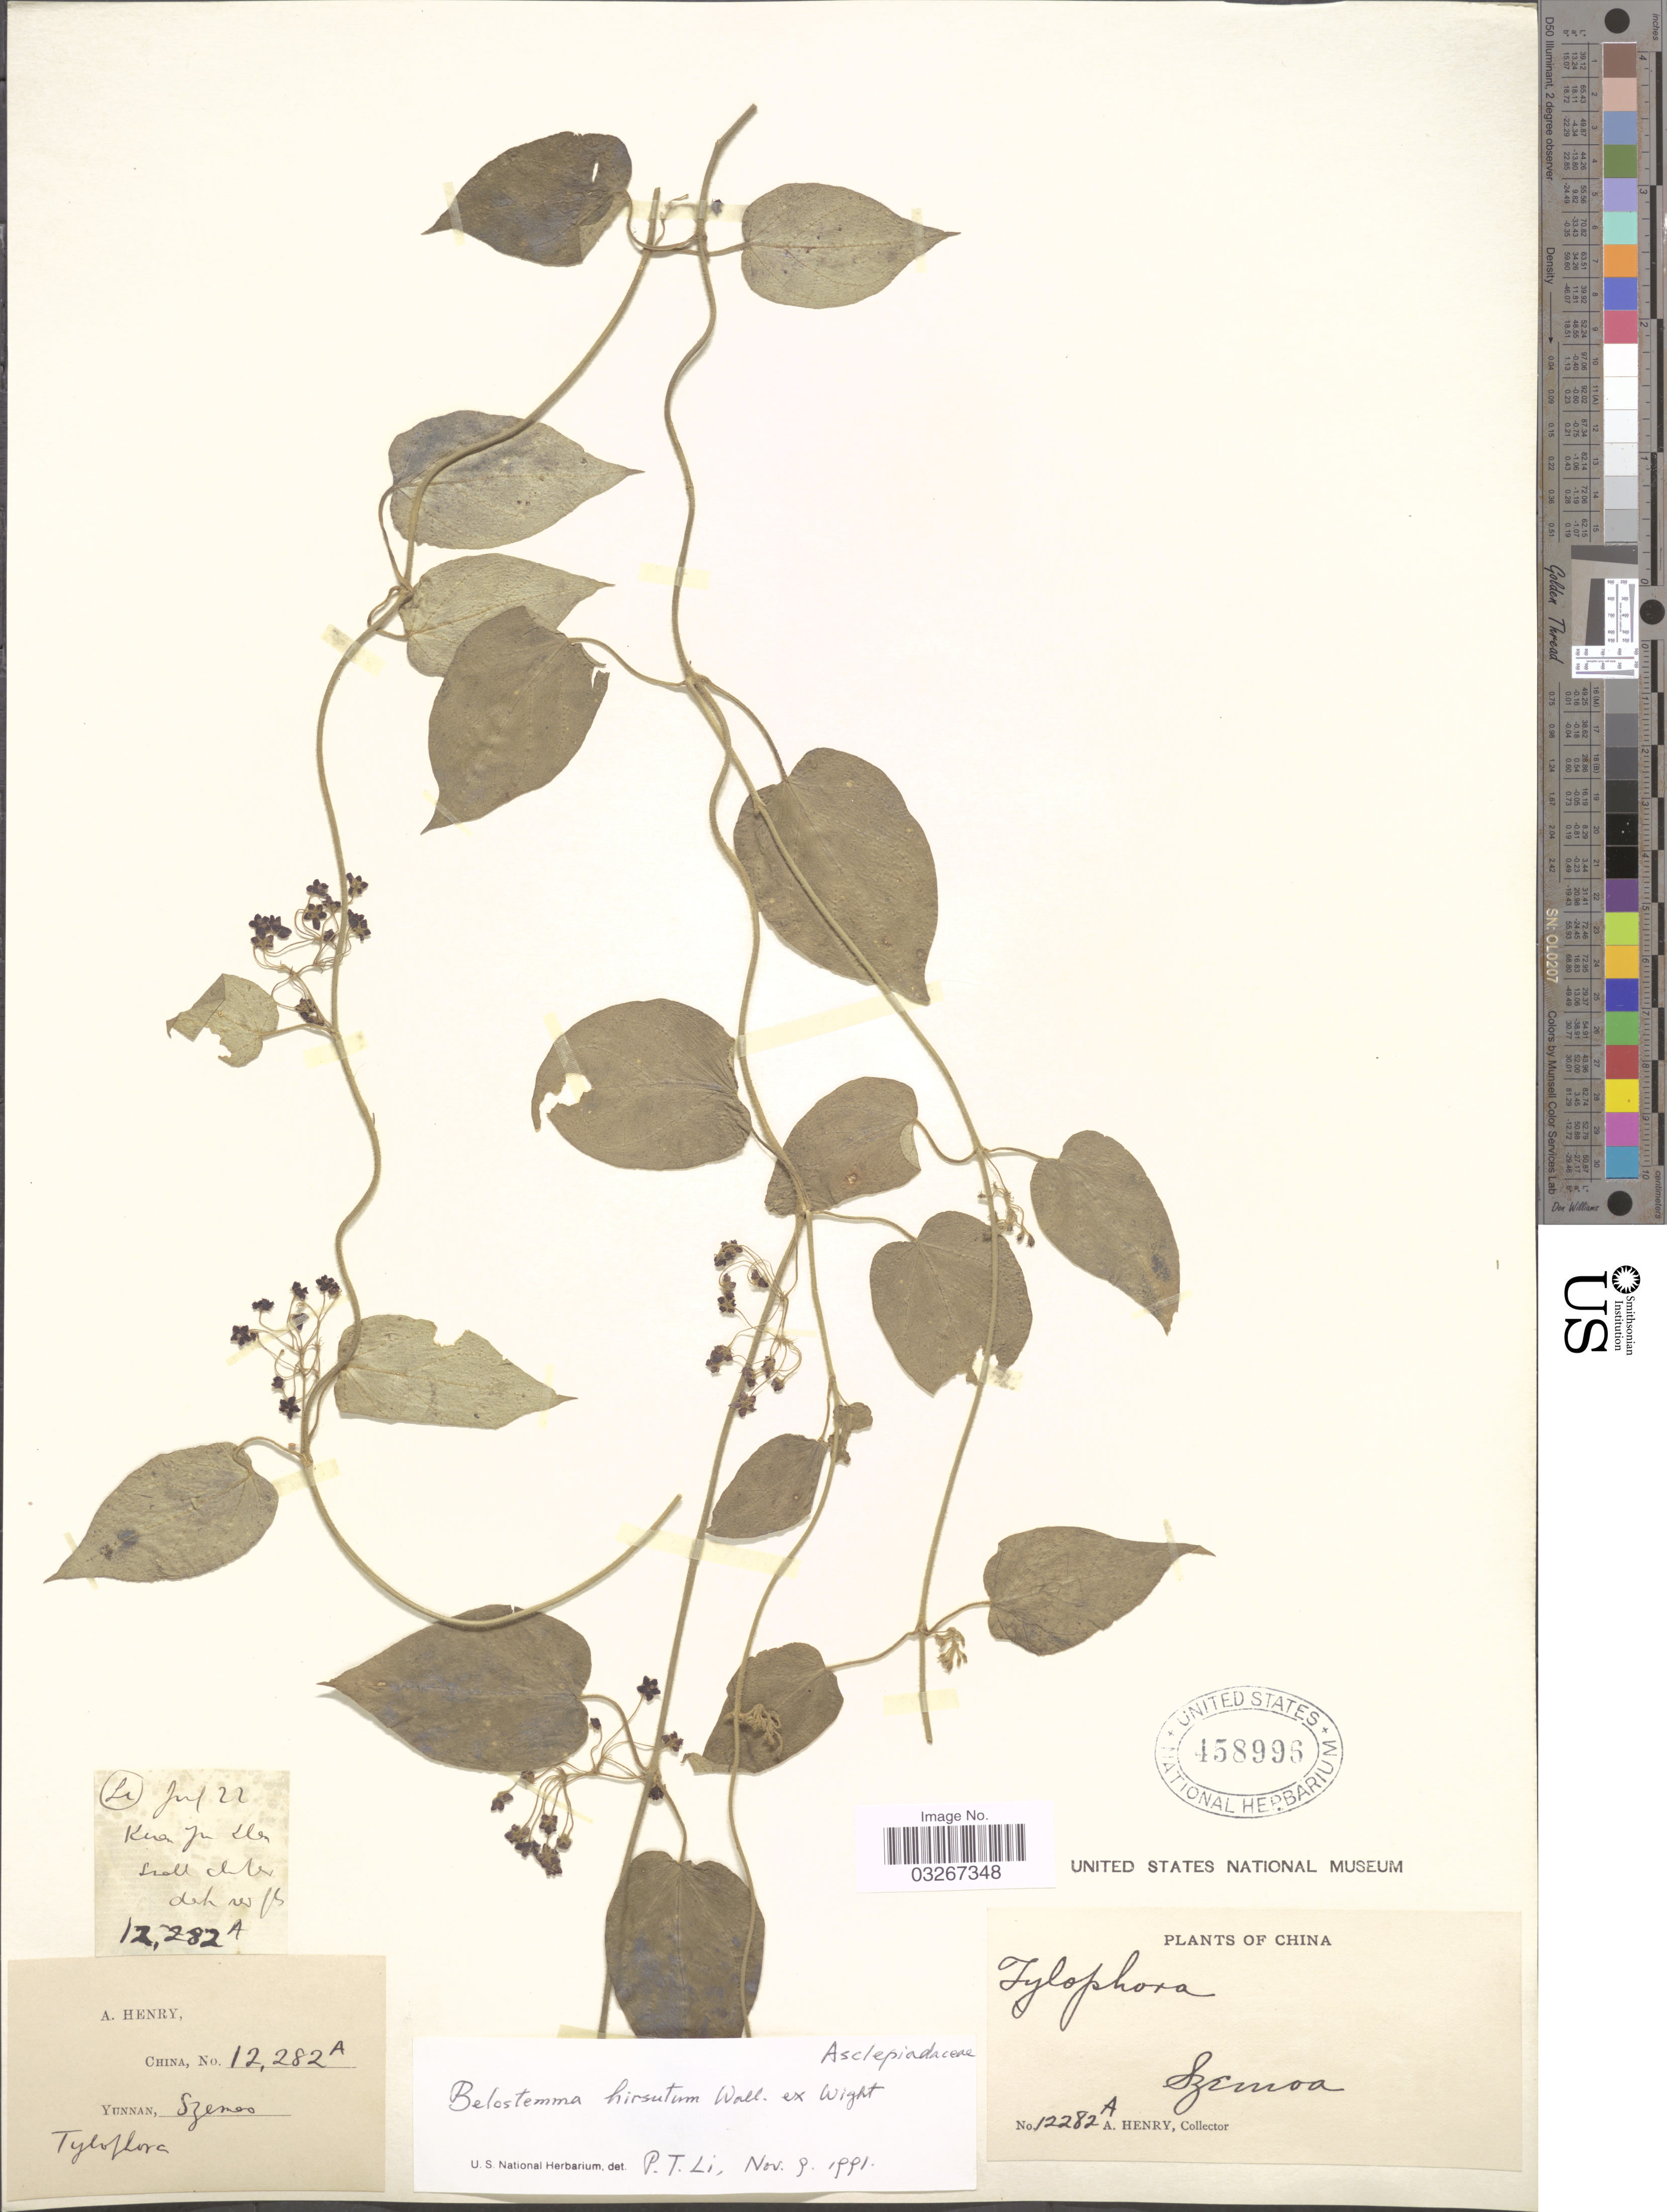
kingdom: Plantae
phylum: Tracheophyta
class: Magnoliopsida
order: Gentianales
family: Apocynaceae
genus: Tylophora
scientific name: Tylophora sp.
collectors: A. Henry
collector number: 12282 A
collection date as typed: Transcribed d/m/y: /7/22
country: China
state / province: Yunnan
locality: Szemao. Kuan Yu. Li.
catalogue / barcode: US 458996